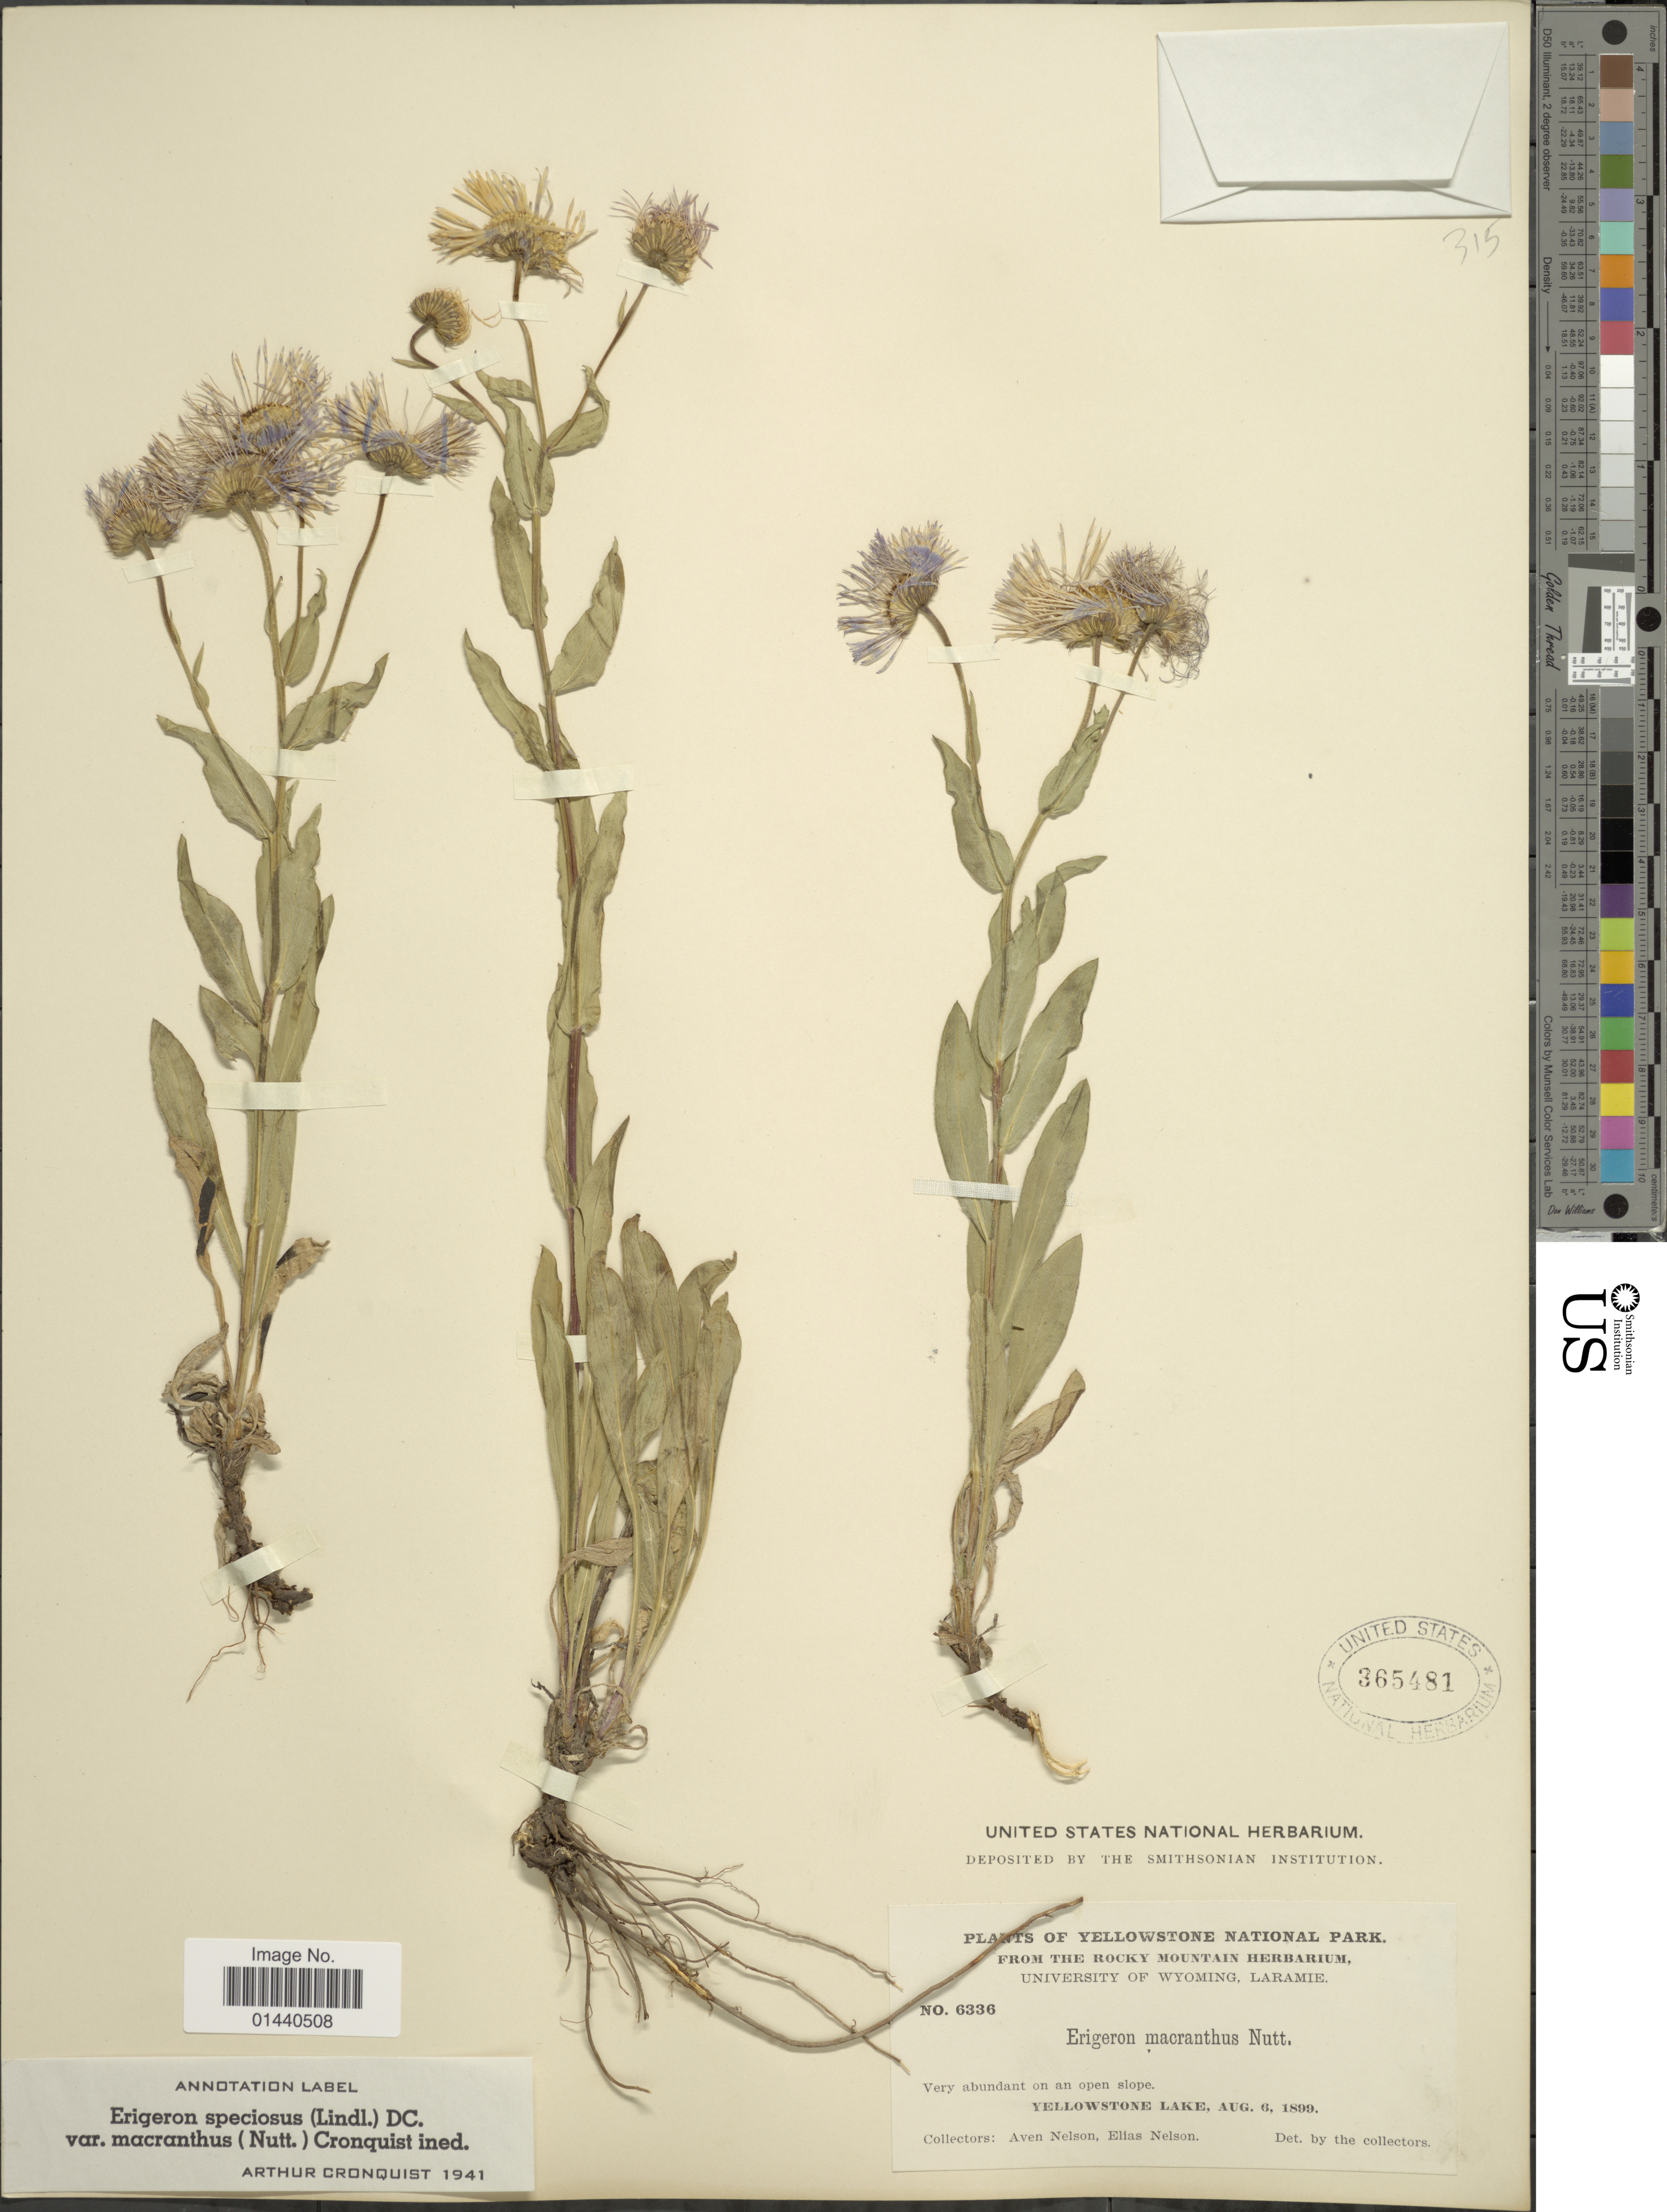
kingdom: Plantae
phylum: Tracheophyta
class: Magnoliopsida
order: Asterales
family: Asteraceae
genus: Erigeron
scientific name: Erigeron speciosus var. macranthus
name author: (Nutt.) Cronq.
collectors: A. Nelson & E. Nelson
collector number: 6336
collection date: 1899-08-06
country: United States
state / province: Wyoming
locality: Yellowstone National Park. Yellowstone Lake.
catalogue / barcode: US 365481